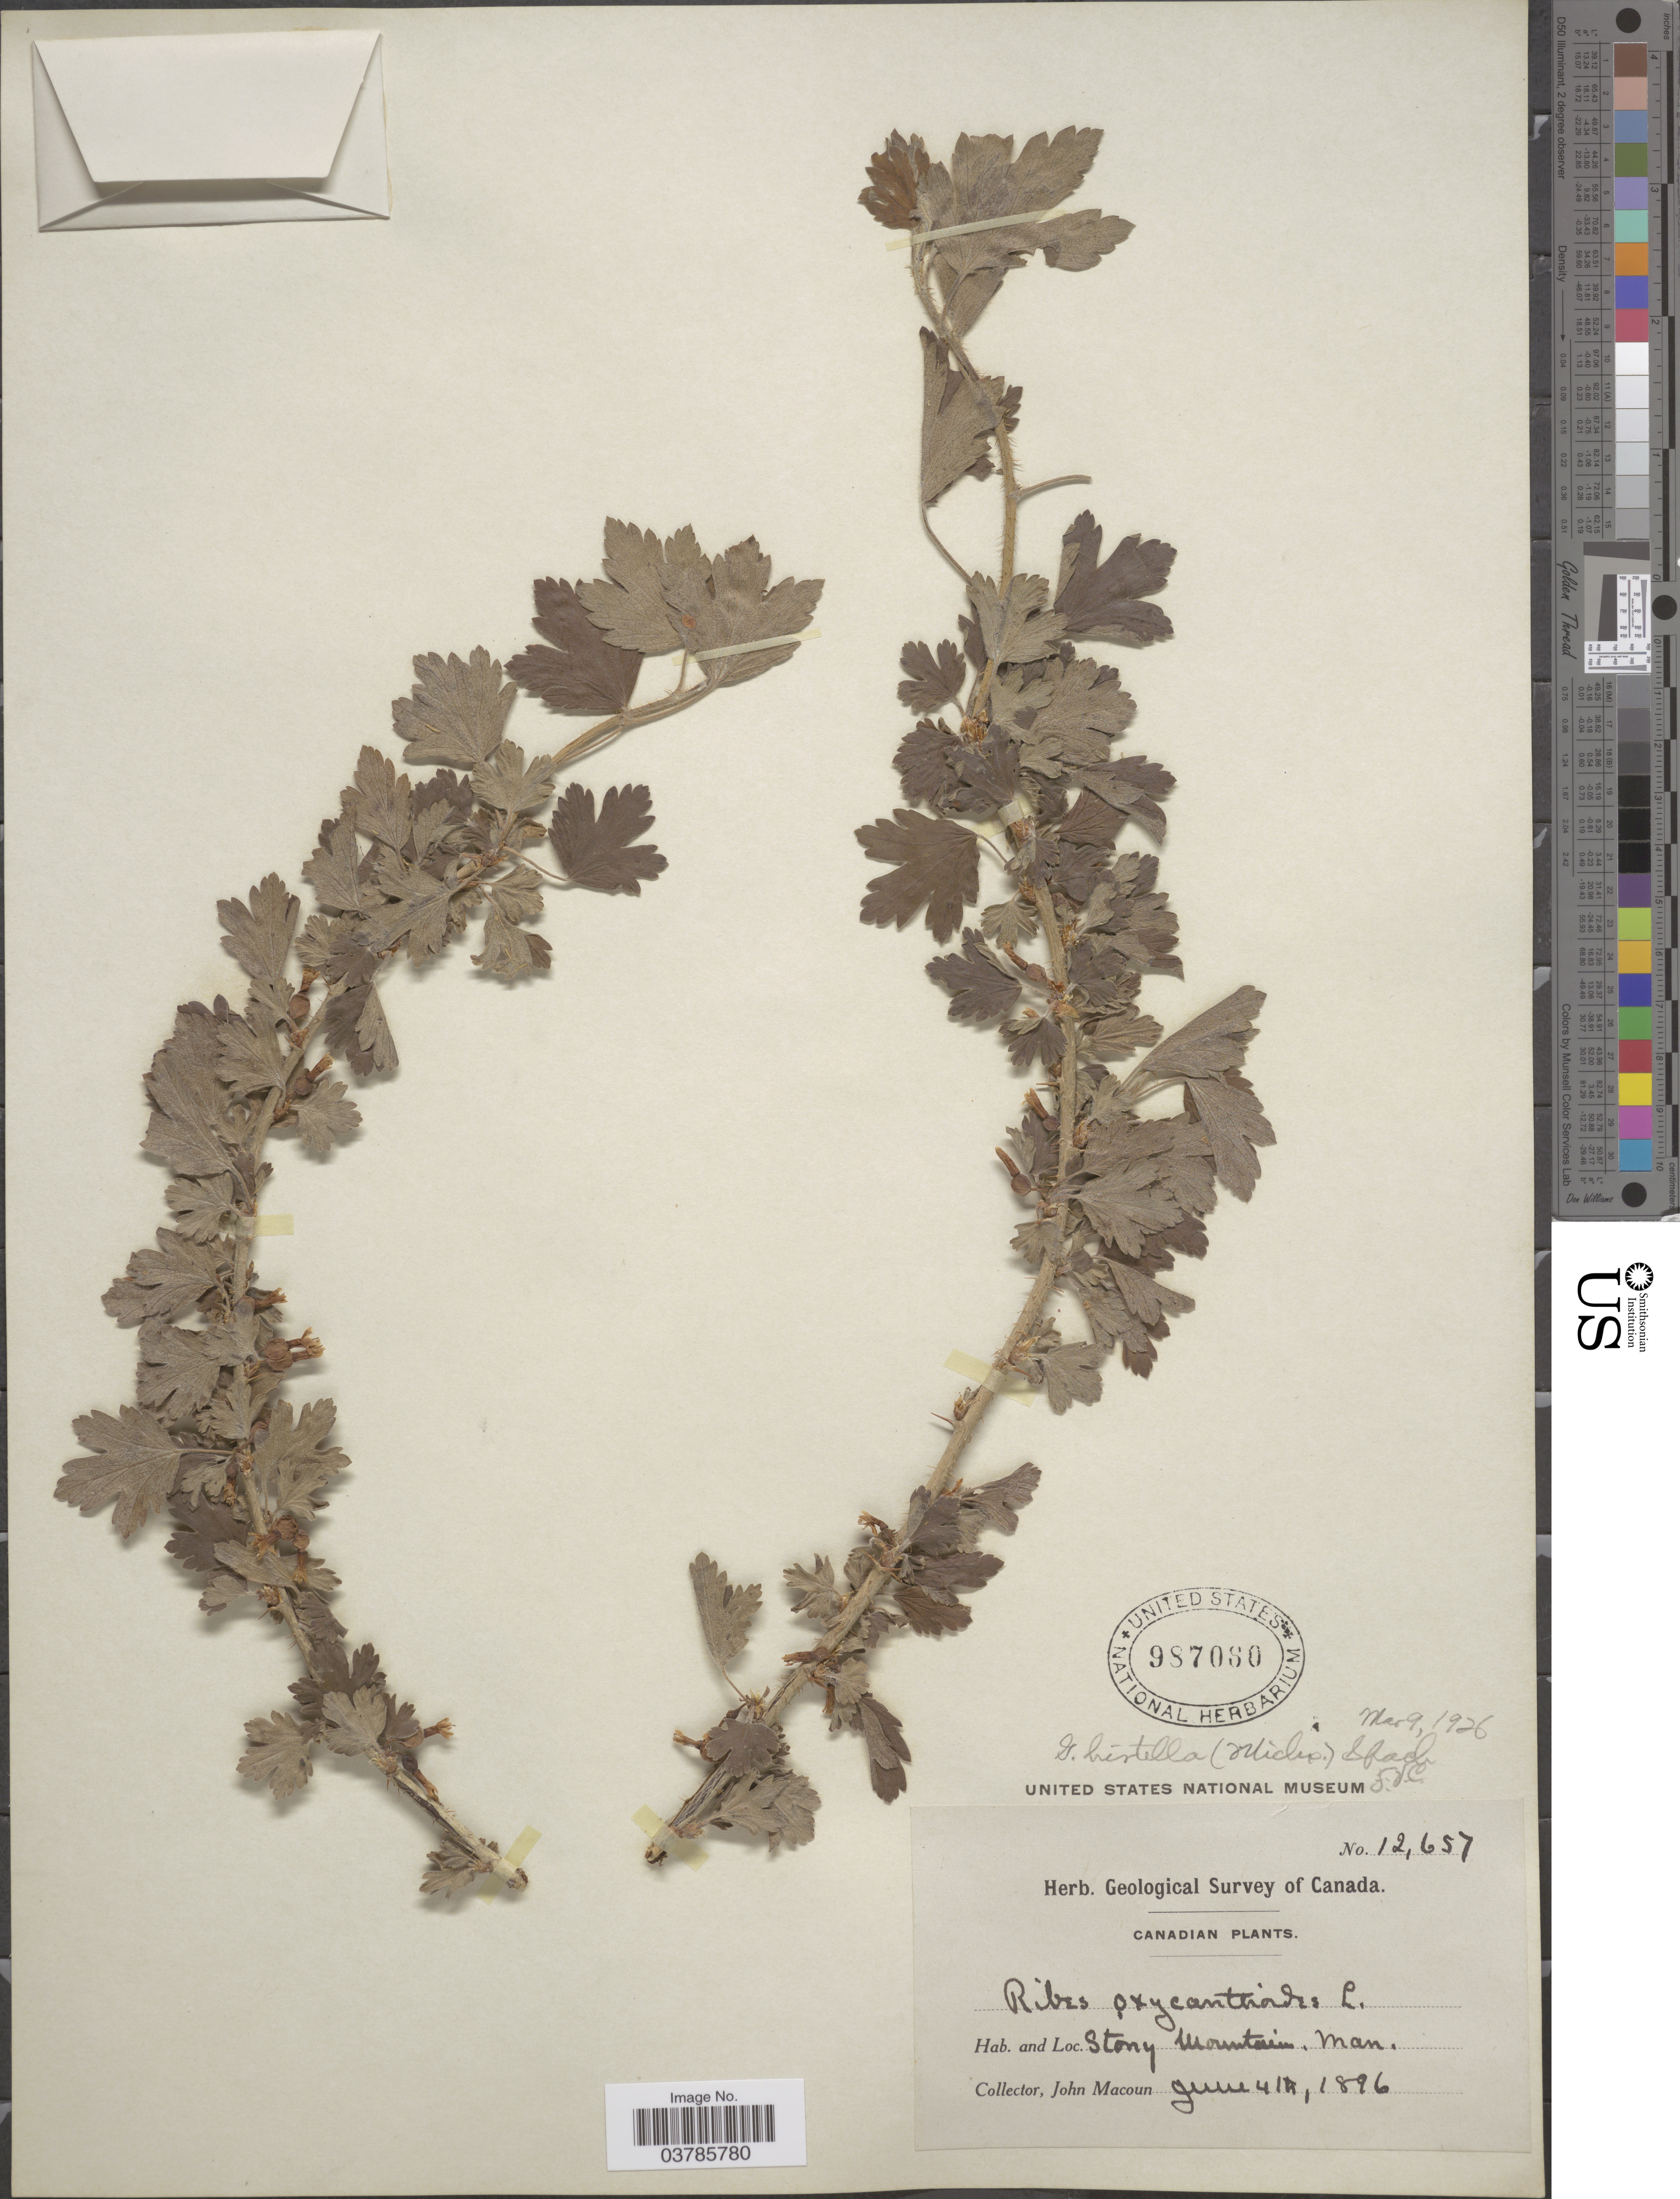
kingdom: Plantae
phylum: Tracheophyta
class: Magnoliopsida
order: Saxifragales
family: Grossulariaceae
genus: Ribes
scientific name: Ribes hirtellum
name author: Michx.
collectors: J. Macoun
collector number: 12657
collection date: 1896-06-04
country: Canada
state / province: Manitoba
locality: Stony Mountain.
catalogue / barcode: US 987060